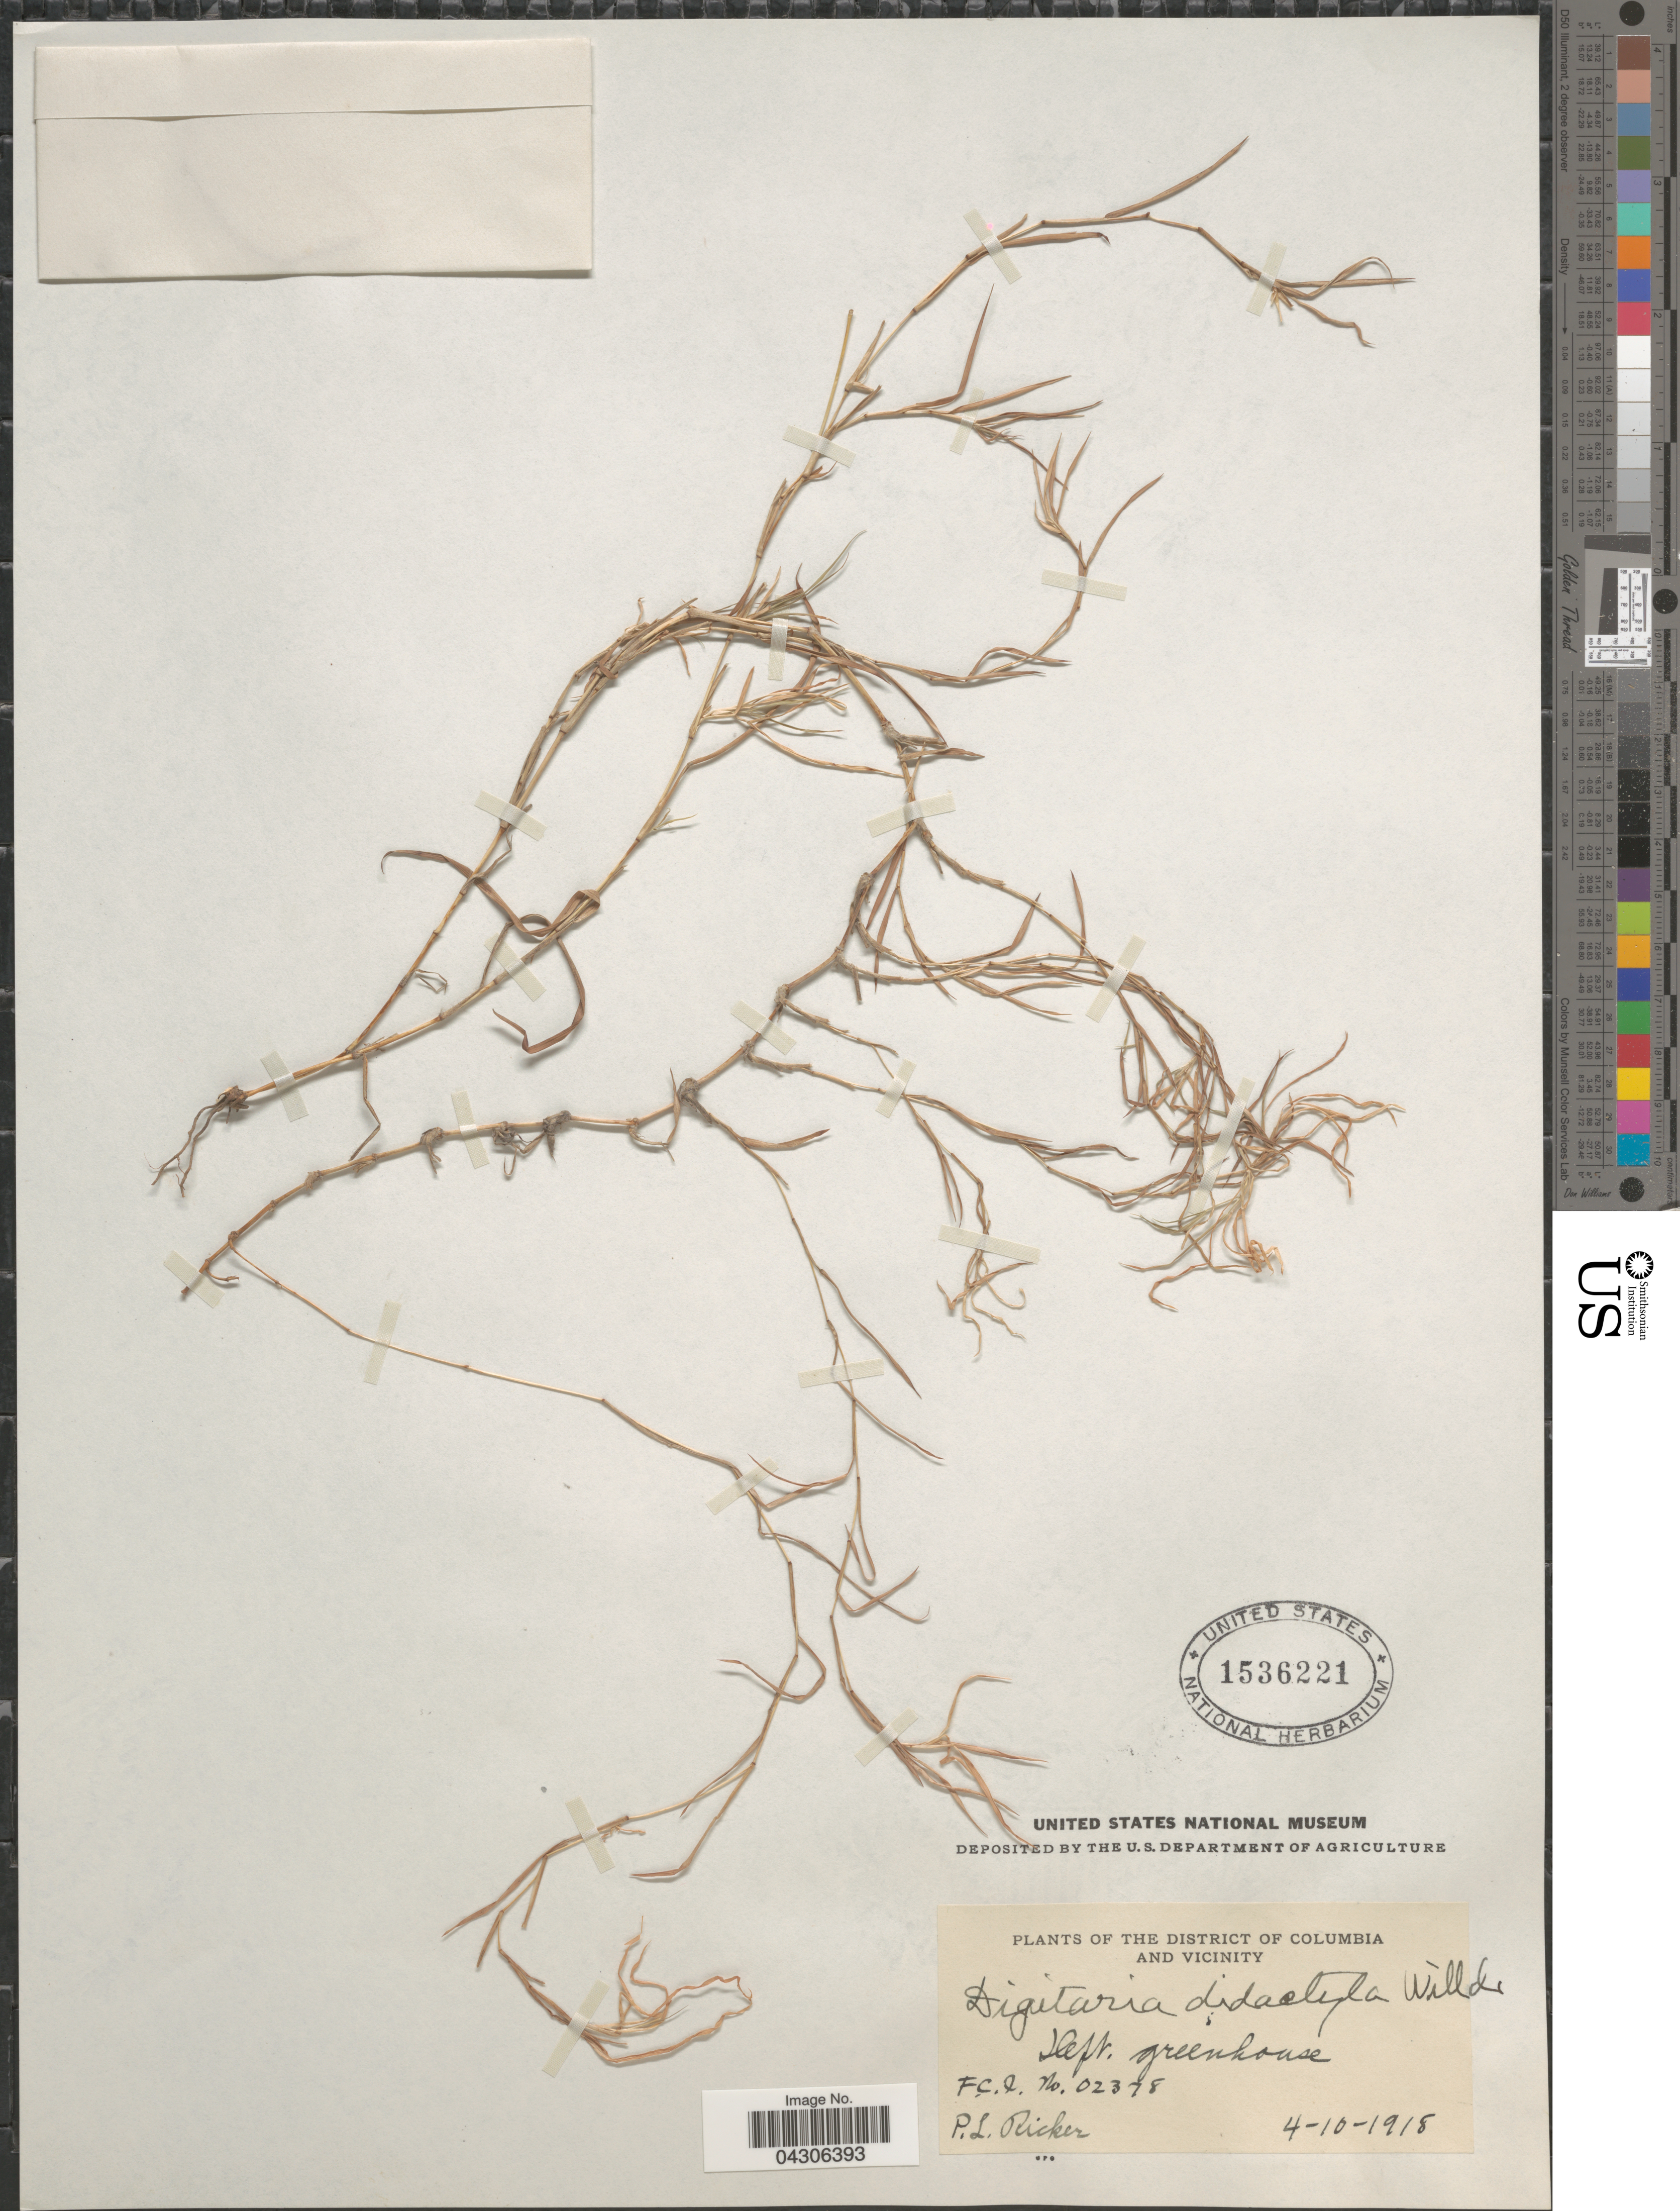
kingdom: Plantae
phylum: Tracheophyta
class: Liliopsida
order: Poales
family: Poaceae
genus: Digitaria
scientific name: Digitaria didactyla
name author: Willd.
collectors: P. Ricker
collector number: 02378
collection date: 1918-04-10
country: United States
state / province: District of Columbia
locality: The District Of Columbia And Vicinity. Dept. Greenhouse.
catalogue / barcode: US 1536221